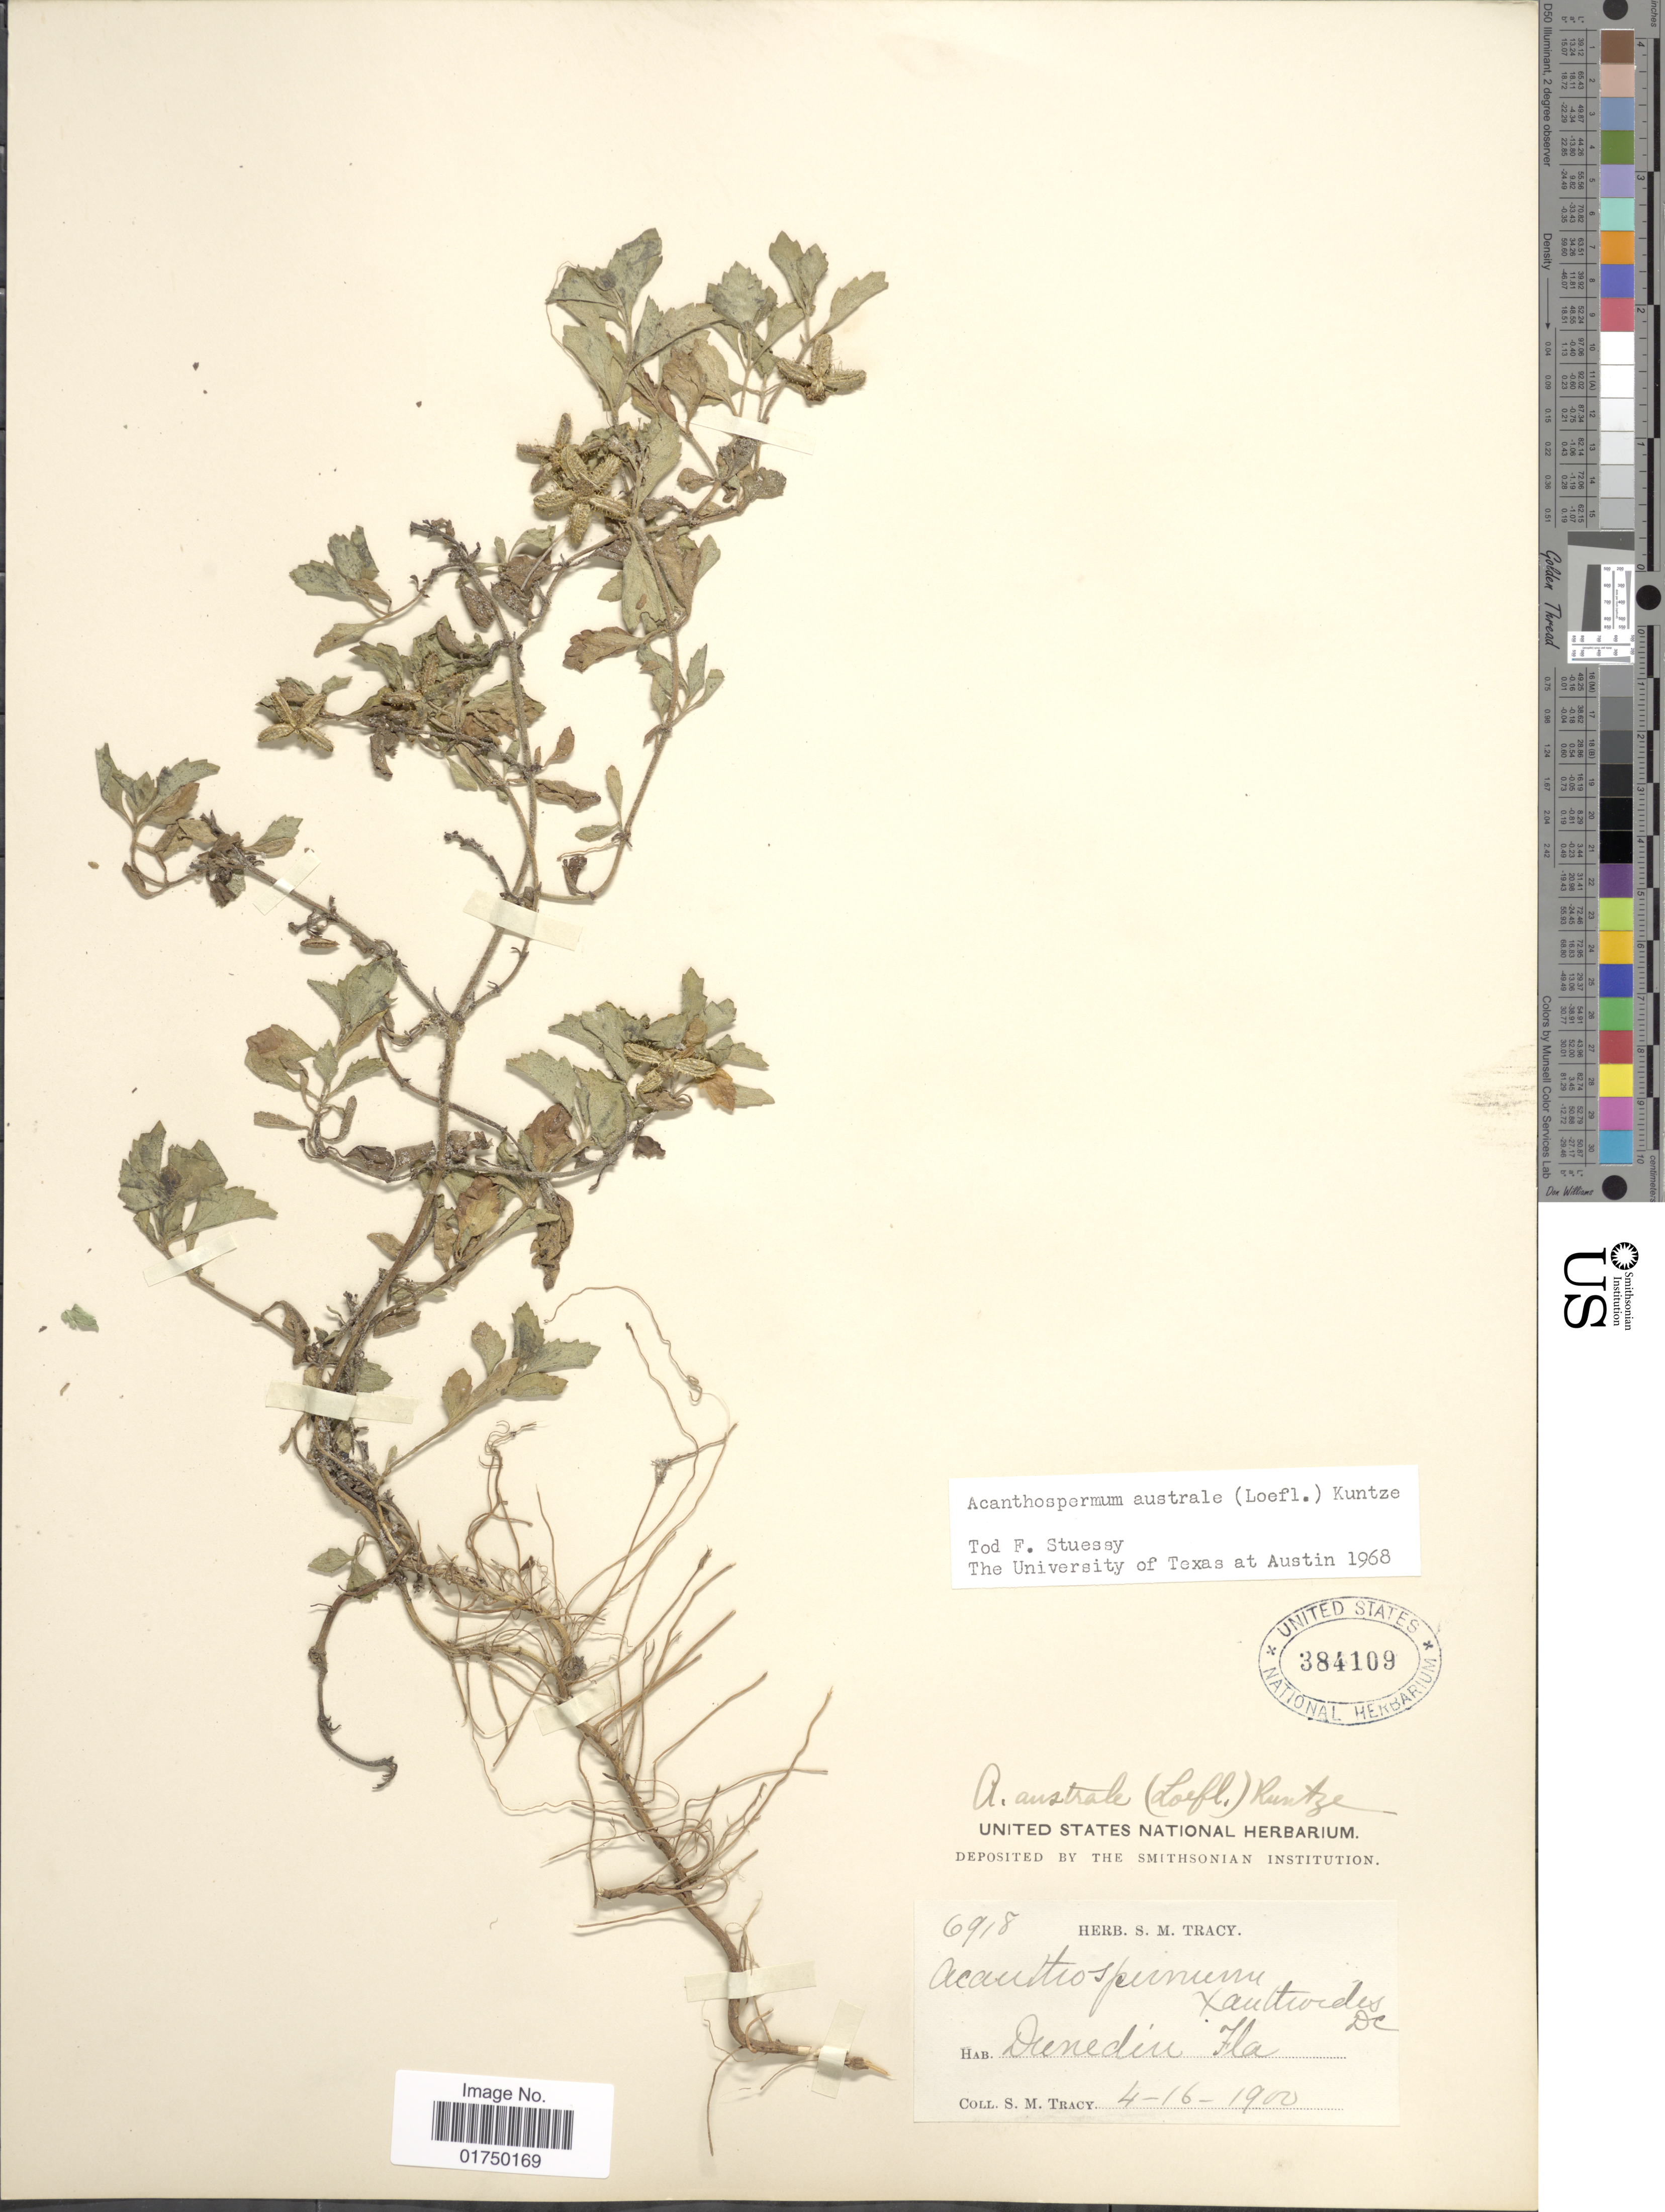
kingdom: Plantae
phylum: Tracheophyta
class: Magnoliopsida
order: Asterales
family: Asteraceae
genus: Acanthospermum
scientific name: Acanthospermum australe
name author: (Loefl.) Kuntze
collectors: S. M. Tracy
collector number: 6918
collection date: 1900-04-16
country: United States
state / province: Florida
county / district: Pinellas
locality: Dunedin Fla.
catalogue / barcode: US 384109